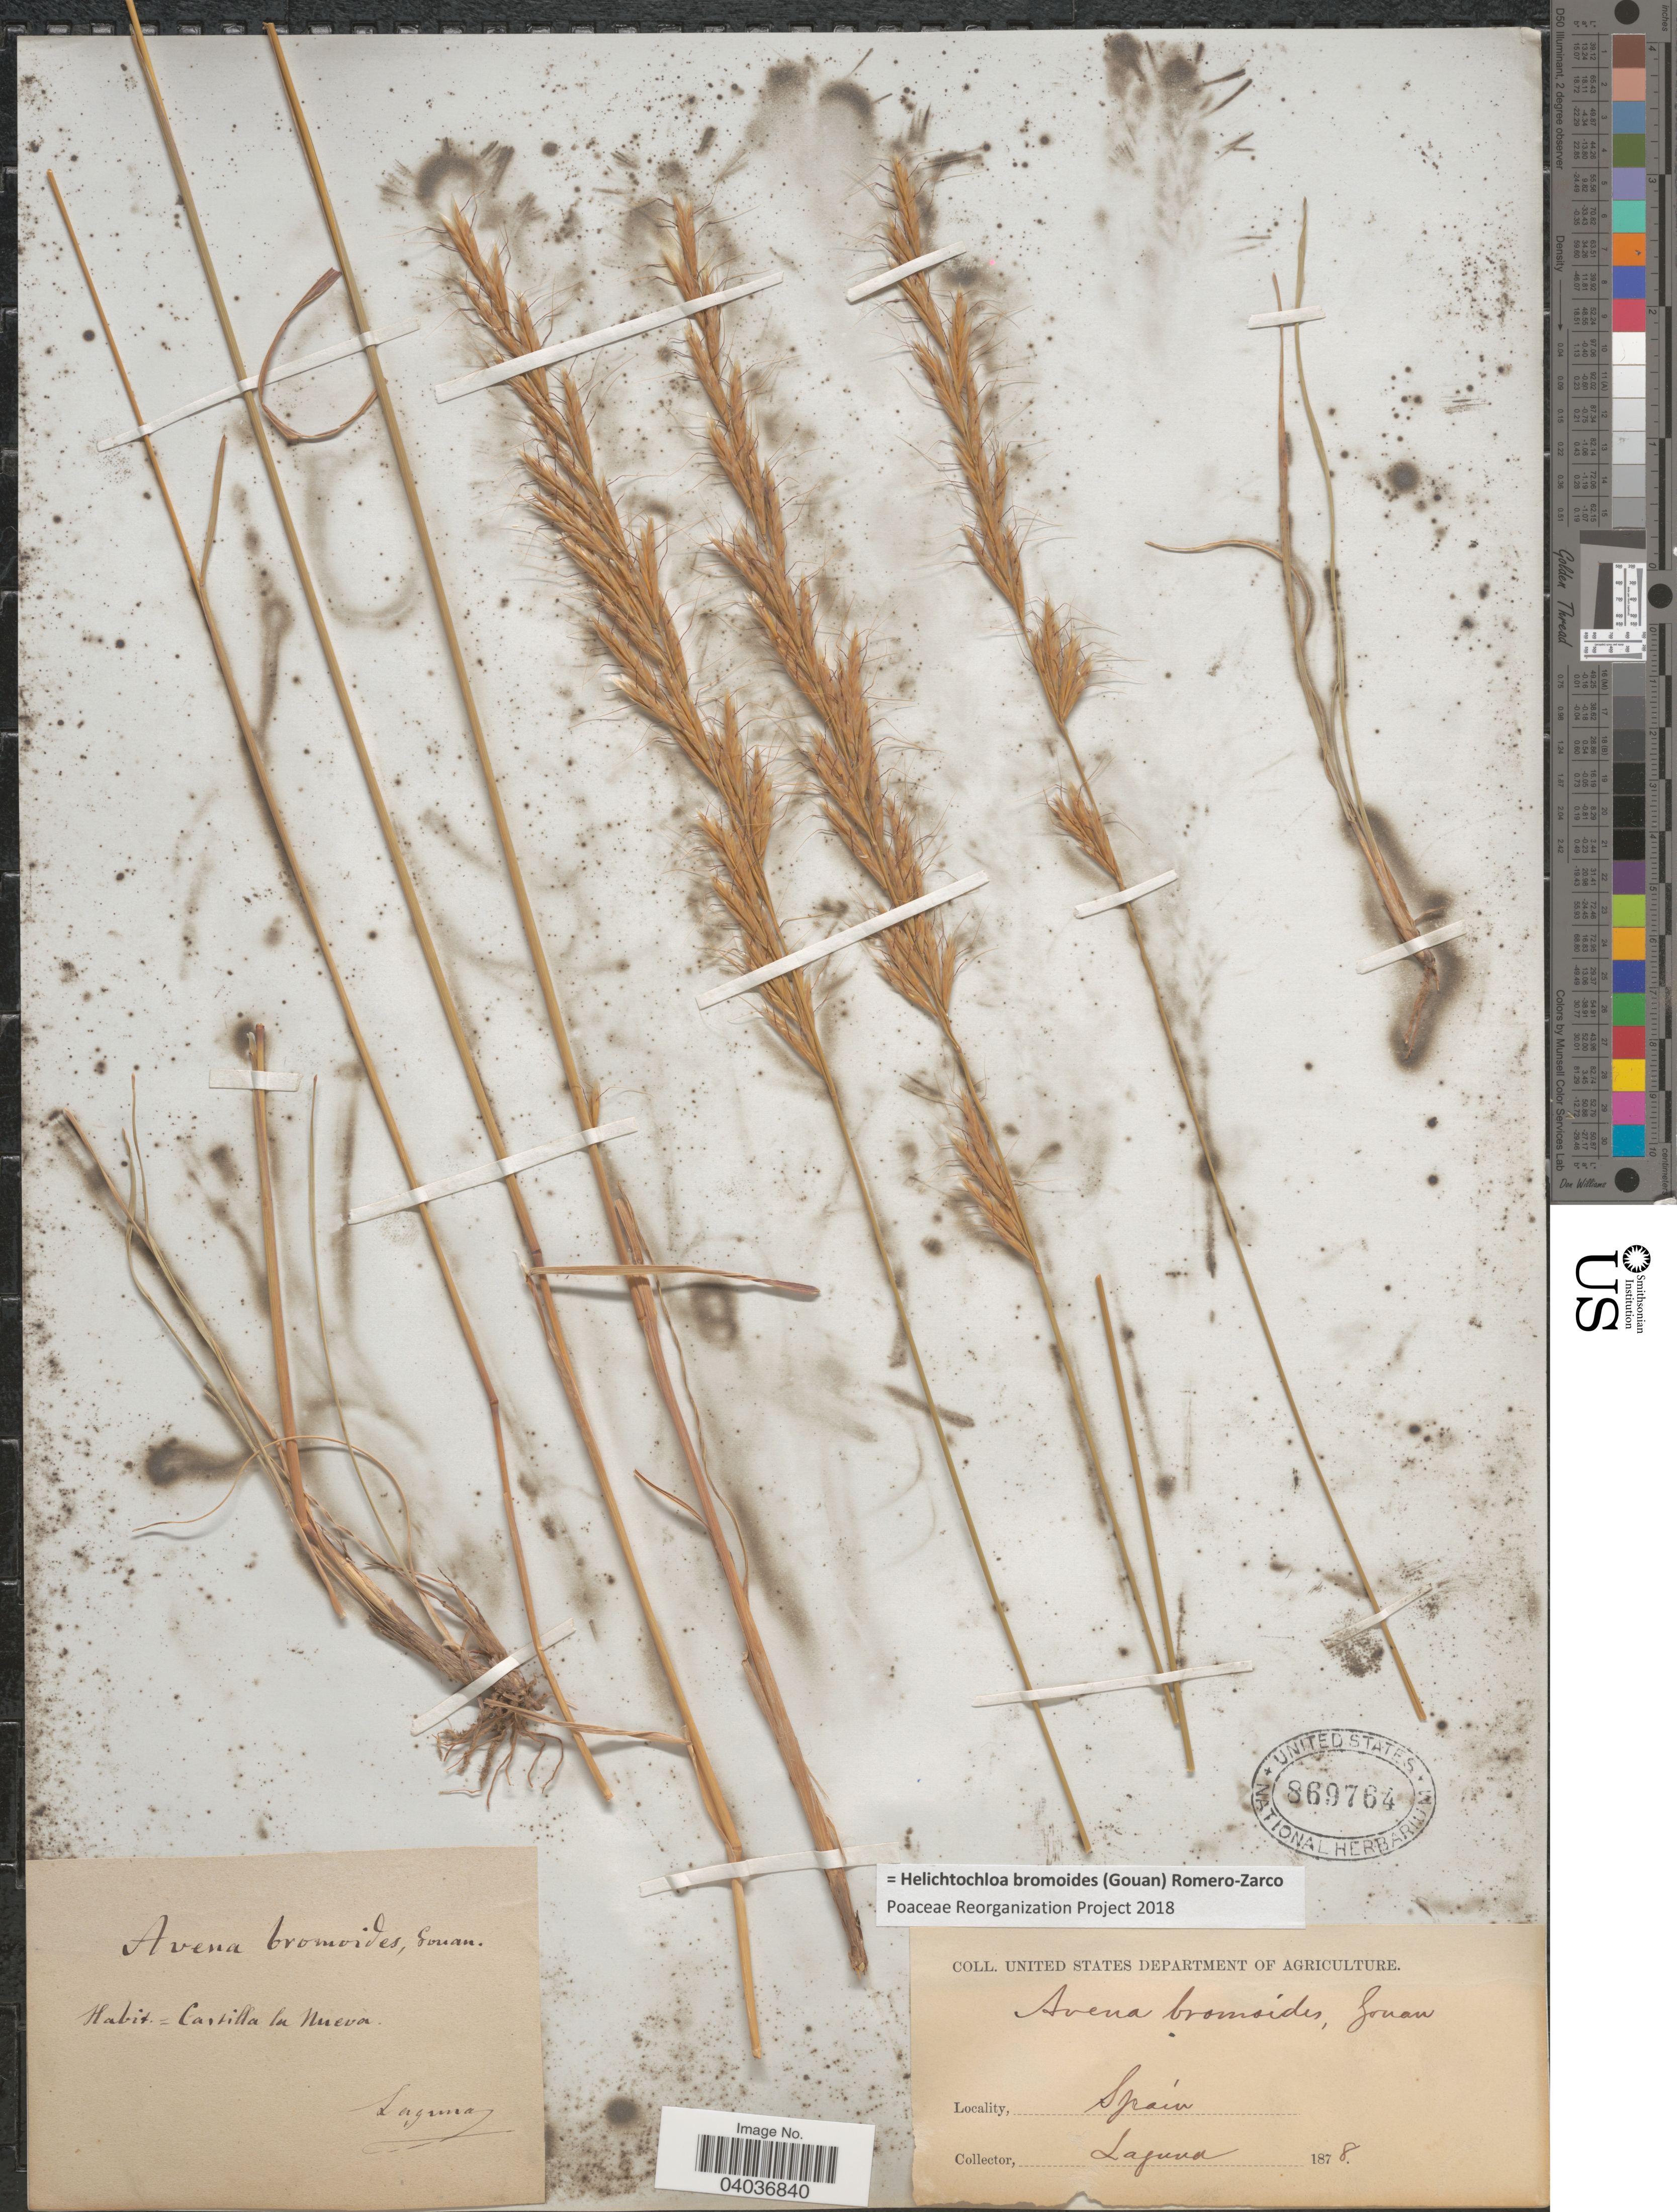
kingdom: Plantae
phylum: Tracheophyta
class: Liliopsida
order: Poales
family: Poaceae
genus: Helictochloa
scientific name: Helictochloa bromoides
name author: (Gouan) Romero-Zarco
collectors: -. Laguna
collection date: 1878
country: Spain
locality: Castilla la Nueva.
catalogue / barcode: US 869764